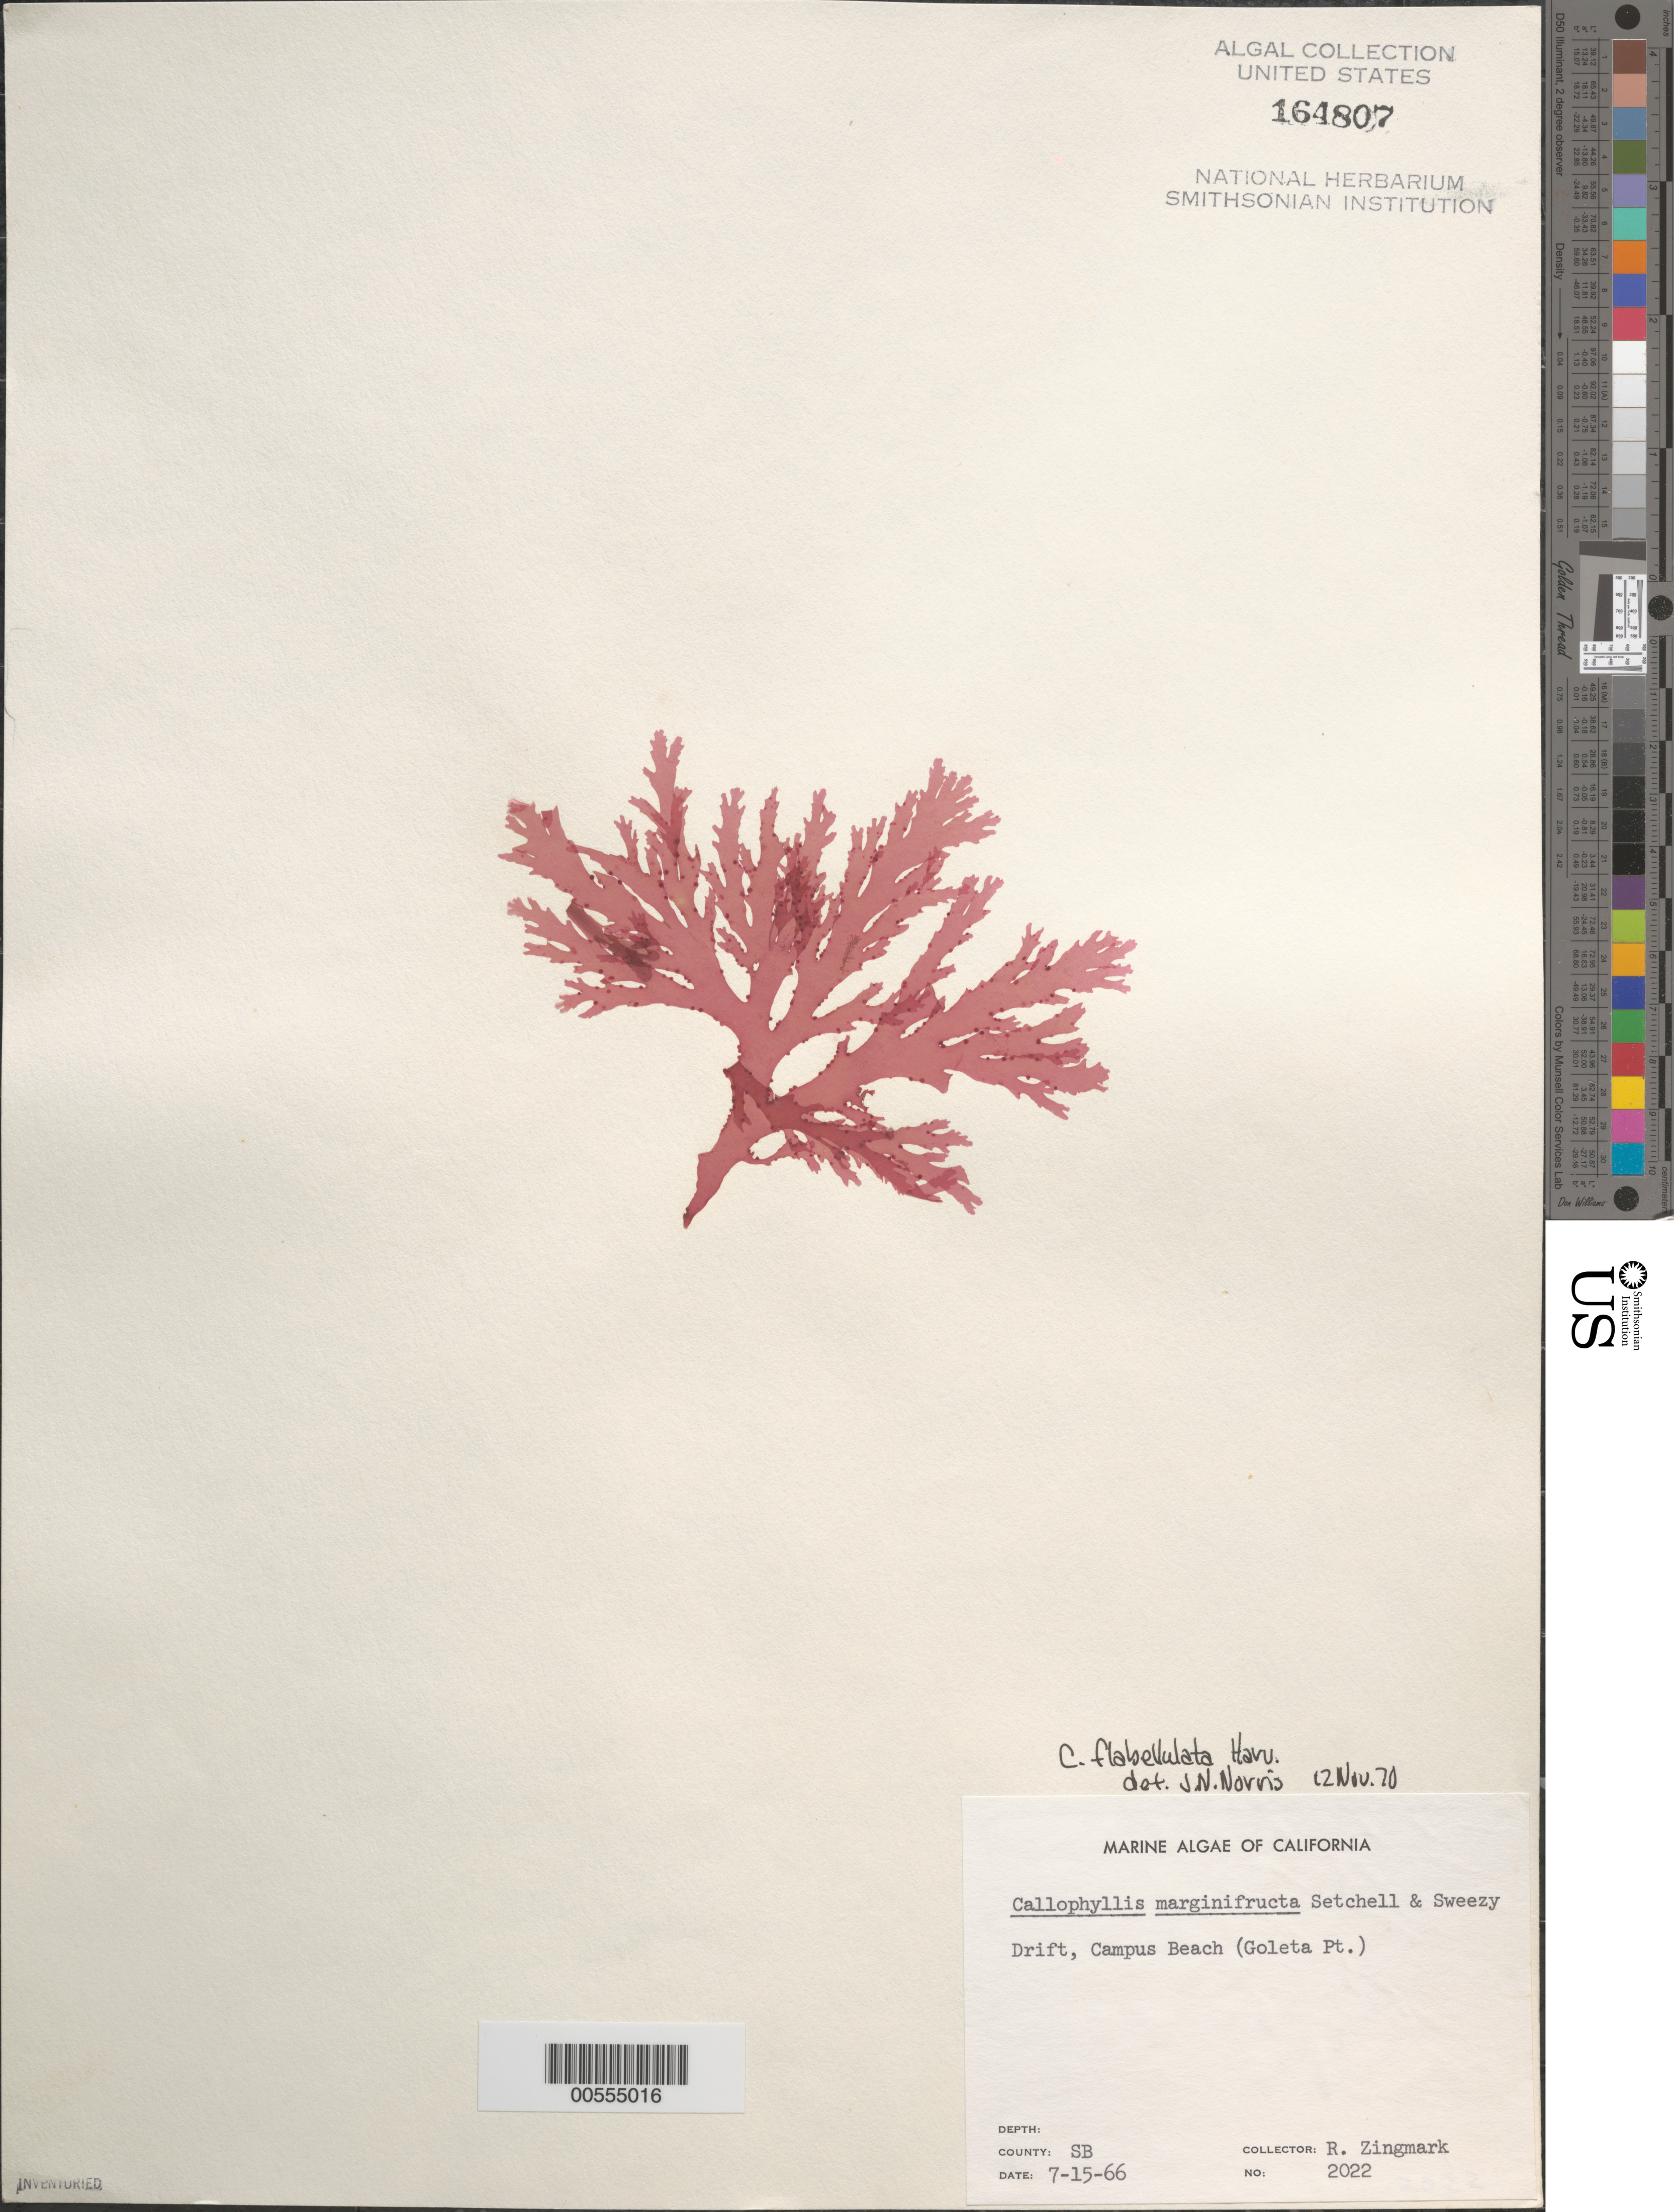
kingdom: Plantae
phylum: Rhodophyta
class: Florideophyceae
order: Gigartinales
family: Kallymeniaceae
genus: Callophyllis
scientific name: Callophyllis flabellulata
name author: Harv.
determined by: Norris, James N.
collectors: R. Zingmark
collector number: Neushul 2022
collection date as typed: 15 Jul 1966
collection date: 1966-07-15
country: United States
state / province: California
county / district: Santa Barbara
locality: Campus Beach, Goleta Point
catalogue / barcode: US 164807